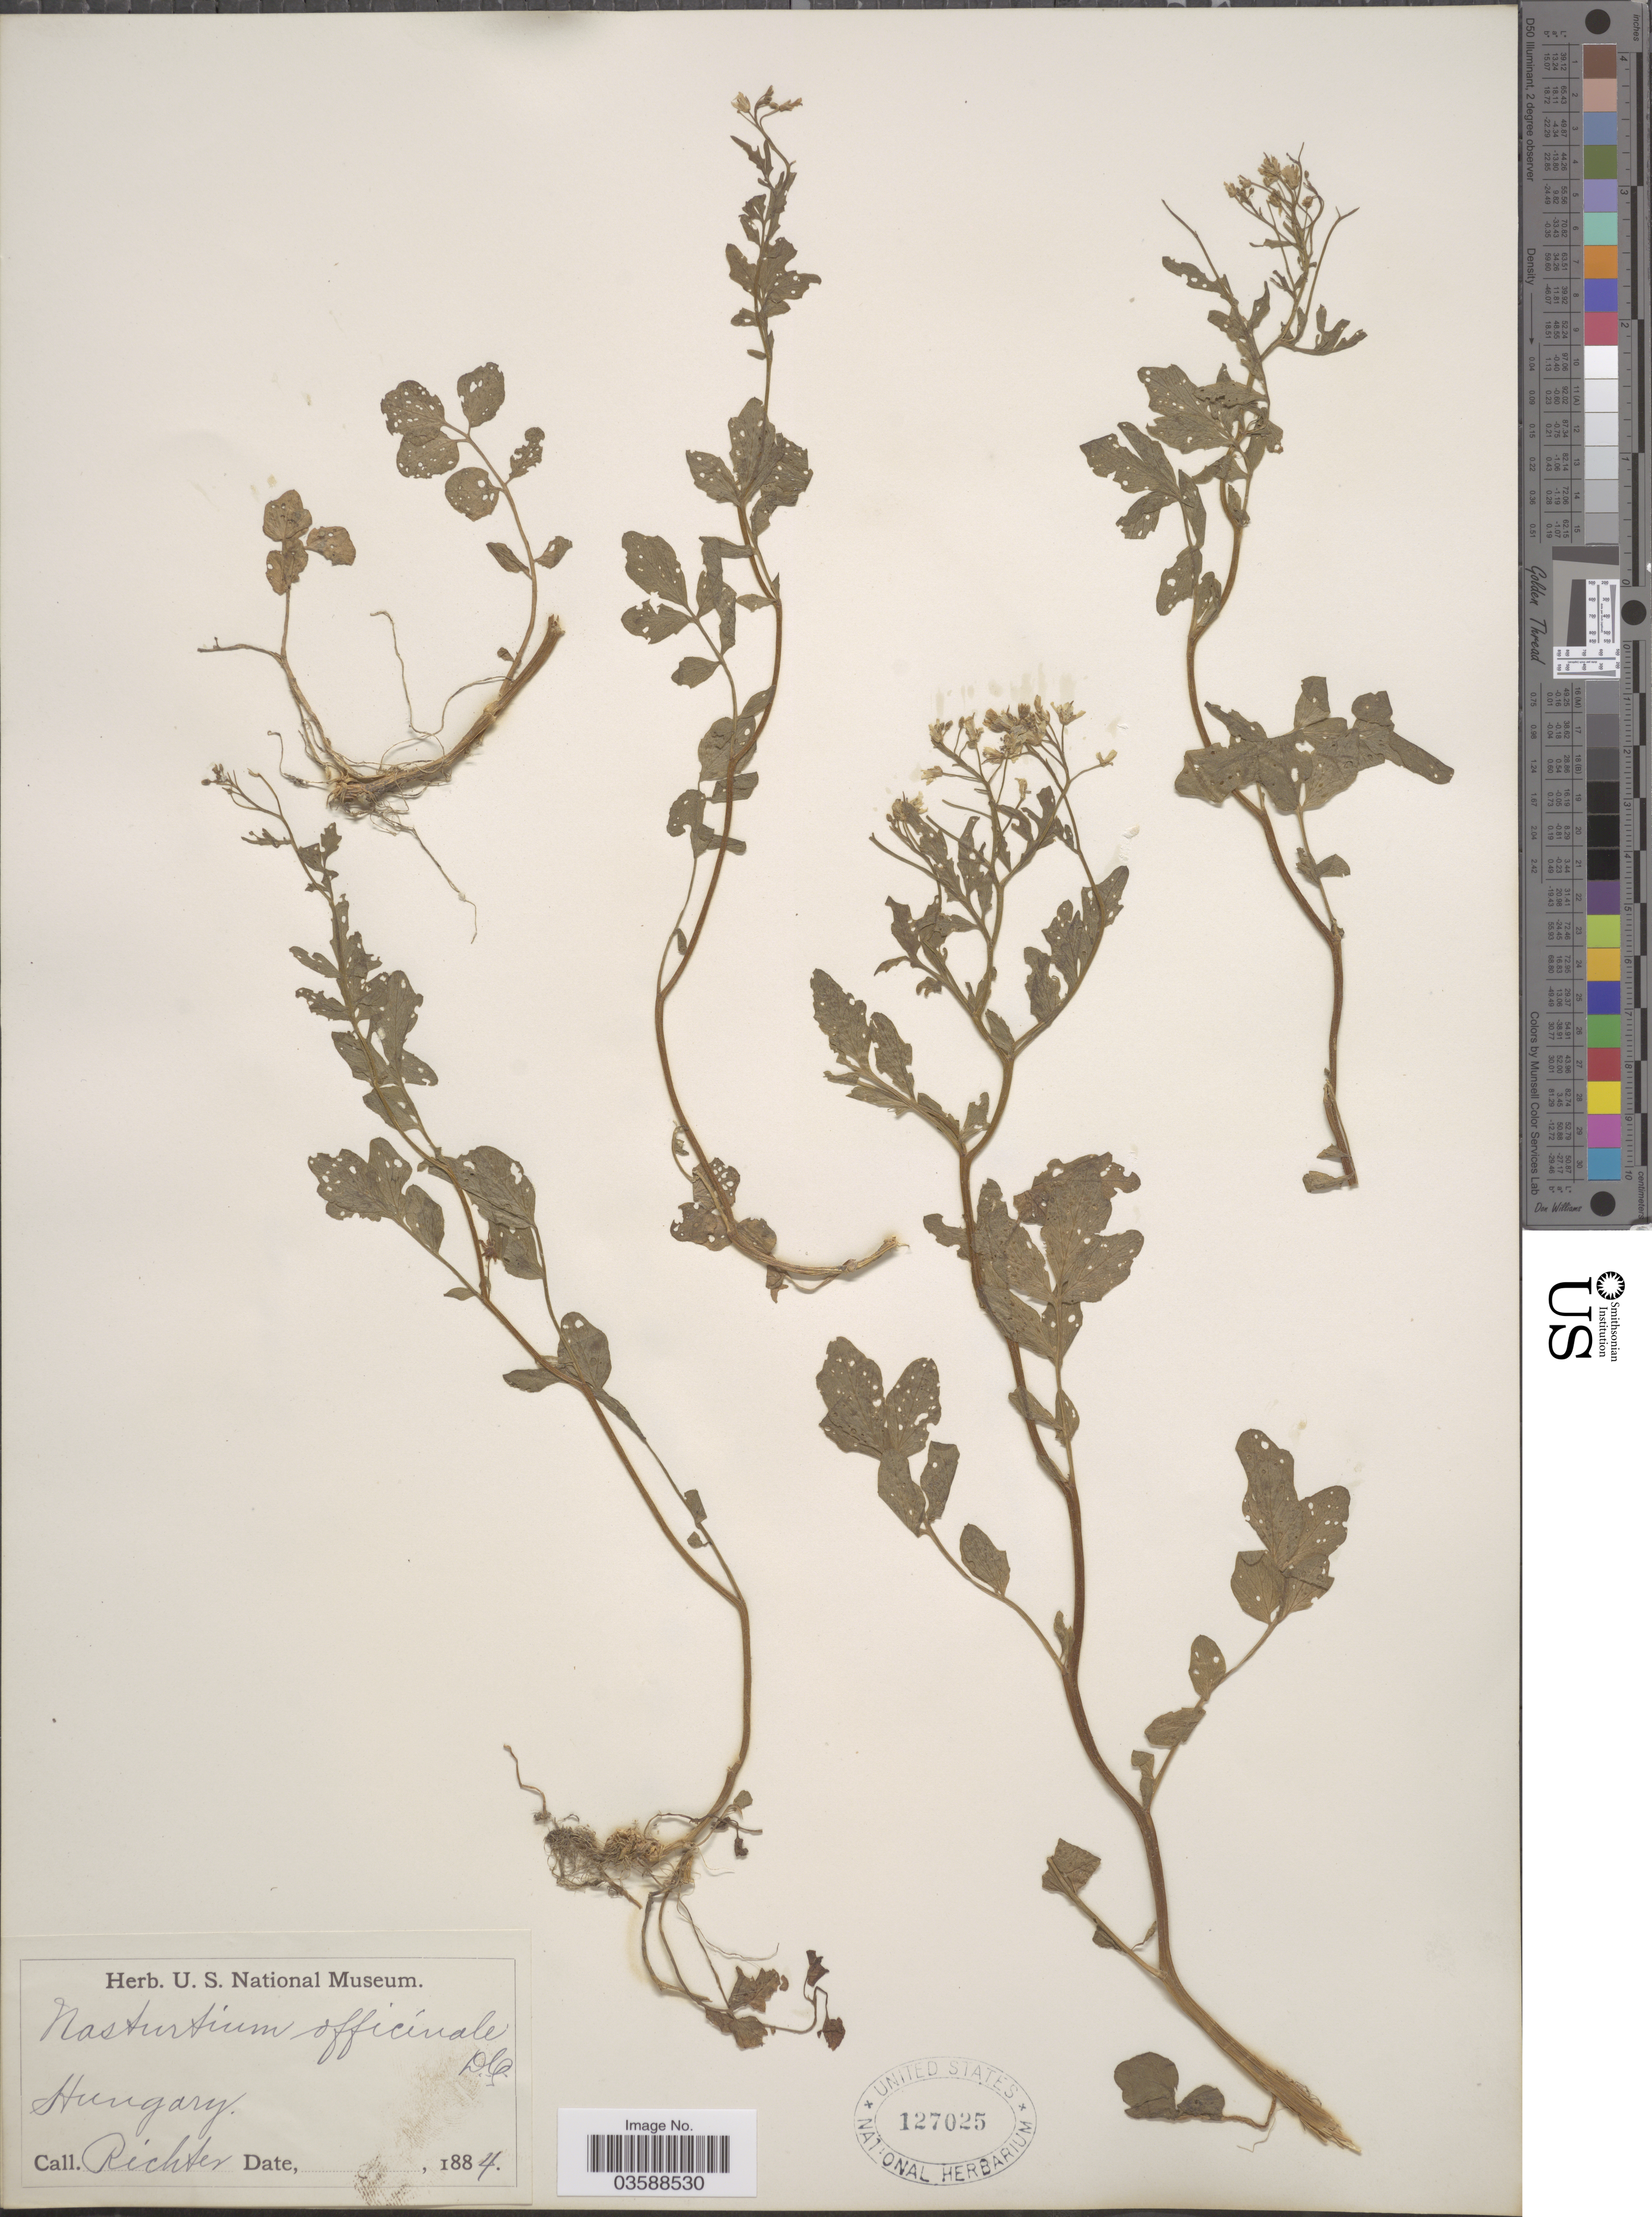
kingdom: Plantae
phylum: Tracheophyta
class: Magnoliopsida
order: Brassicales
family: Brassicaceae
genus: Nasturtium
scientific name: Nasturtium officinale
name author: R. Br.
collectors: -- Richter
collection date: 1884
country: Hungary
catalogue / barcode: US 127025